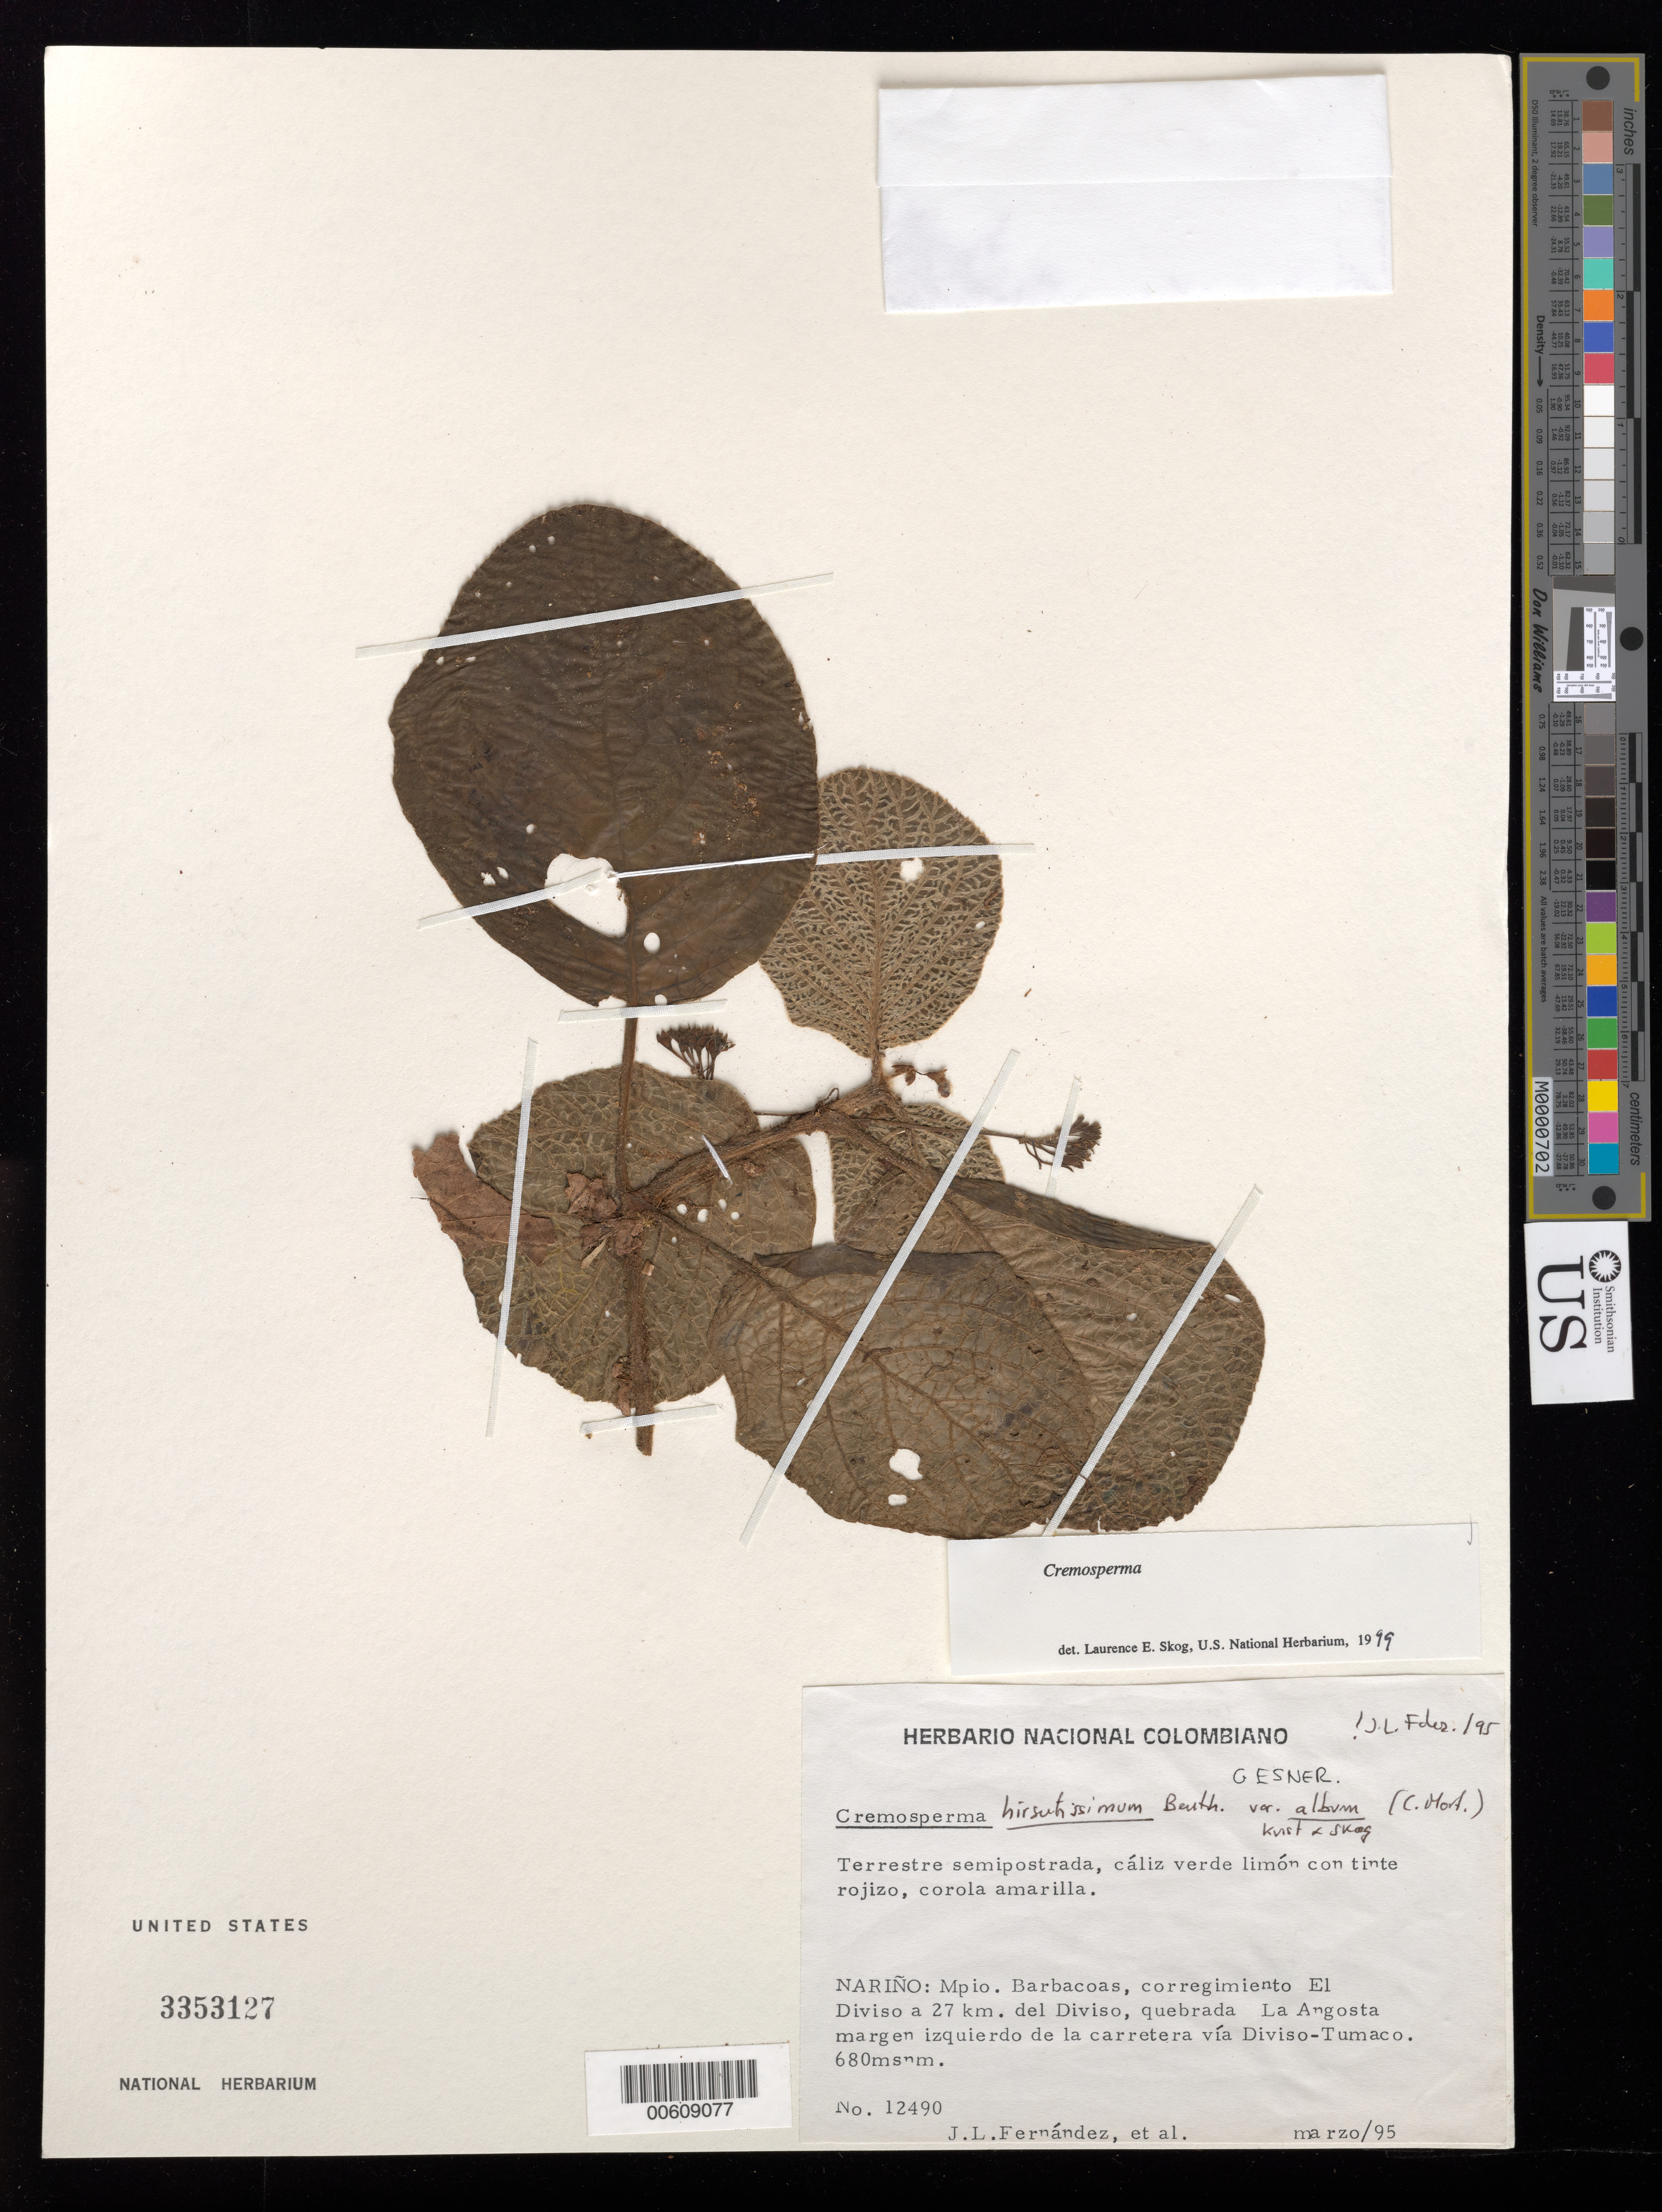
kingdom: Plantae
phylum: Tracheophyta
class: Magnoliopsida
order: Lamiales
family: Gesneriaceae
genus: Cremosperma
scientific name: Cremosperma sp.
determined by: Skog, Laurence E.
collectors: J. L. Fernández-Alonso & et al.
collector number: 12490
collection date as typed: Mar 1995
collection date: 1995-03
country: Colombia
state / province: Nariño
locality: Mpio. Barbacoas; corregimiento El Diviso a 27 km del Diviso, quebrada La Angosta, margen izquierdo de la carretera vía Diviso-Tumaco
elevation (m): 680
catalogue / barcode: US 3353127